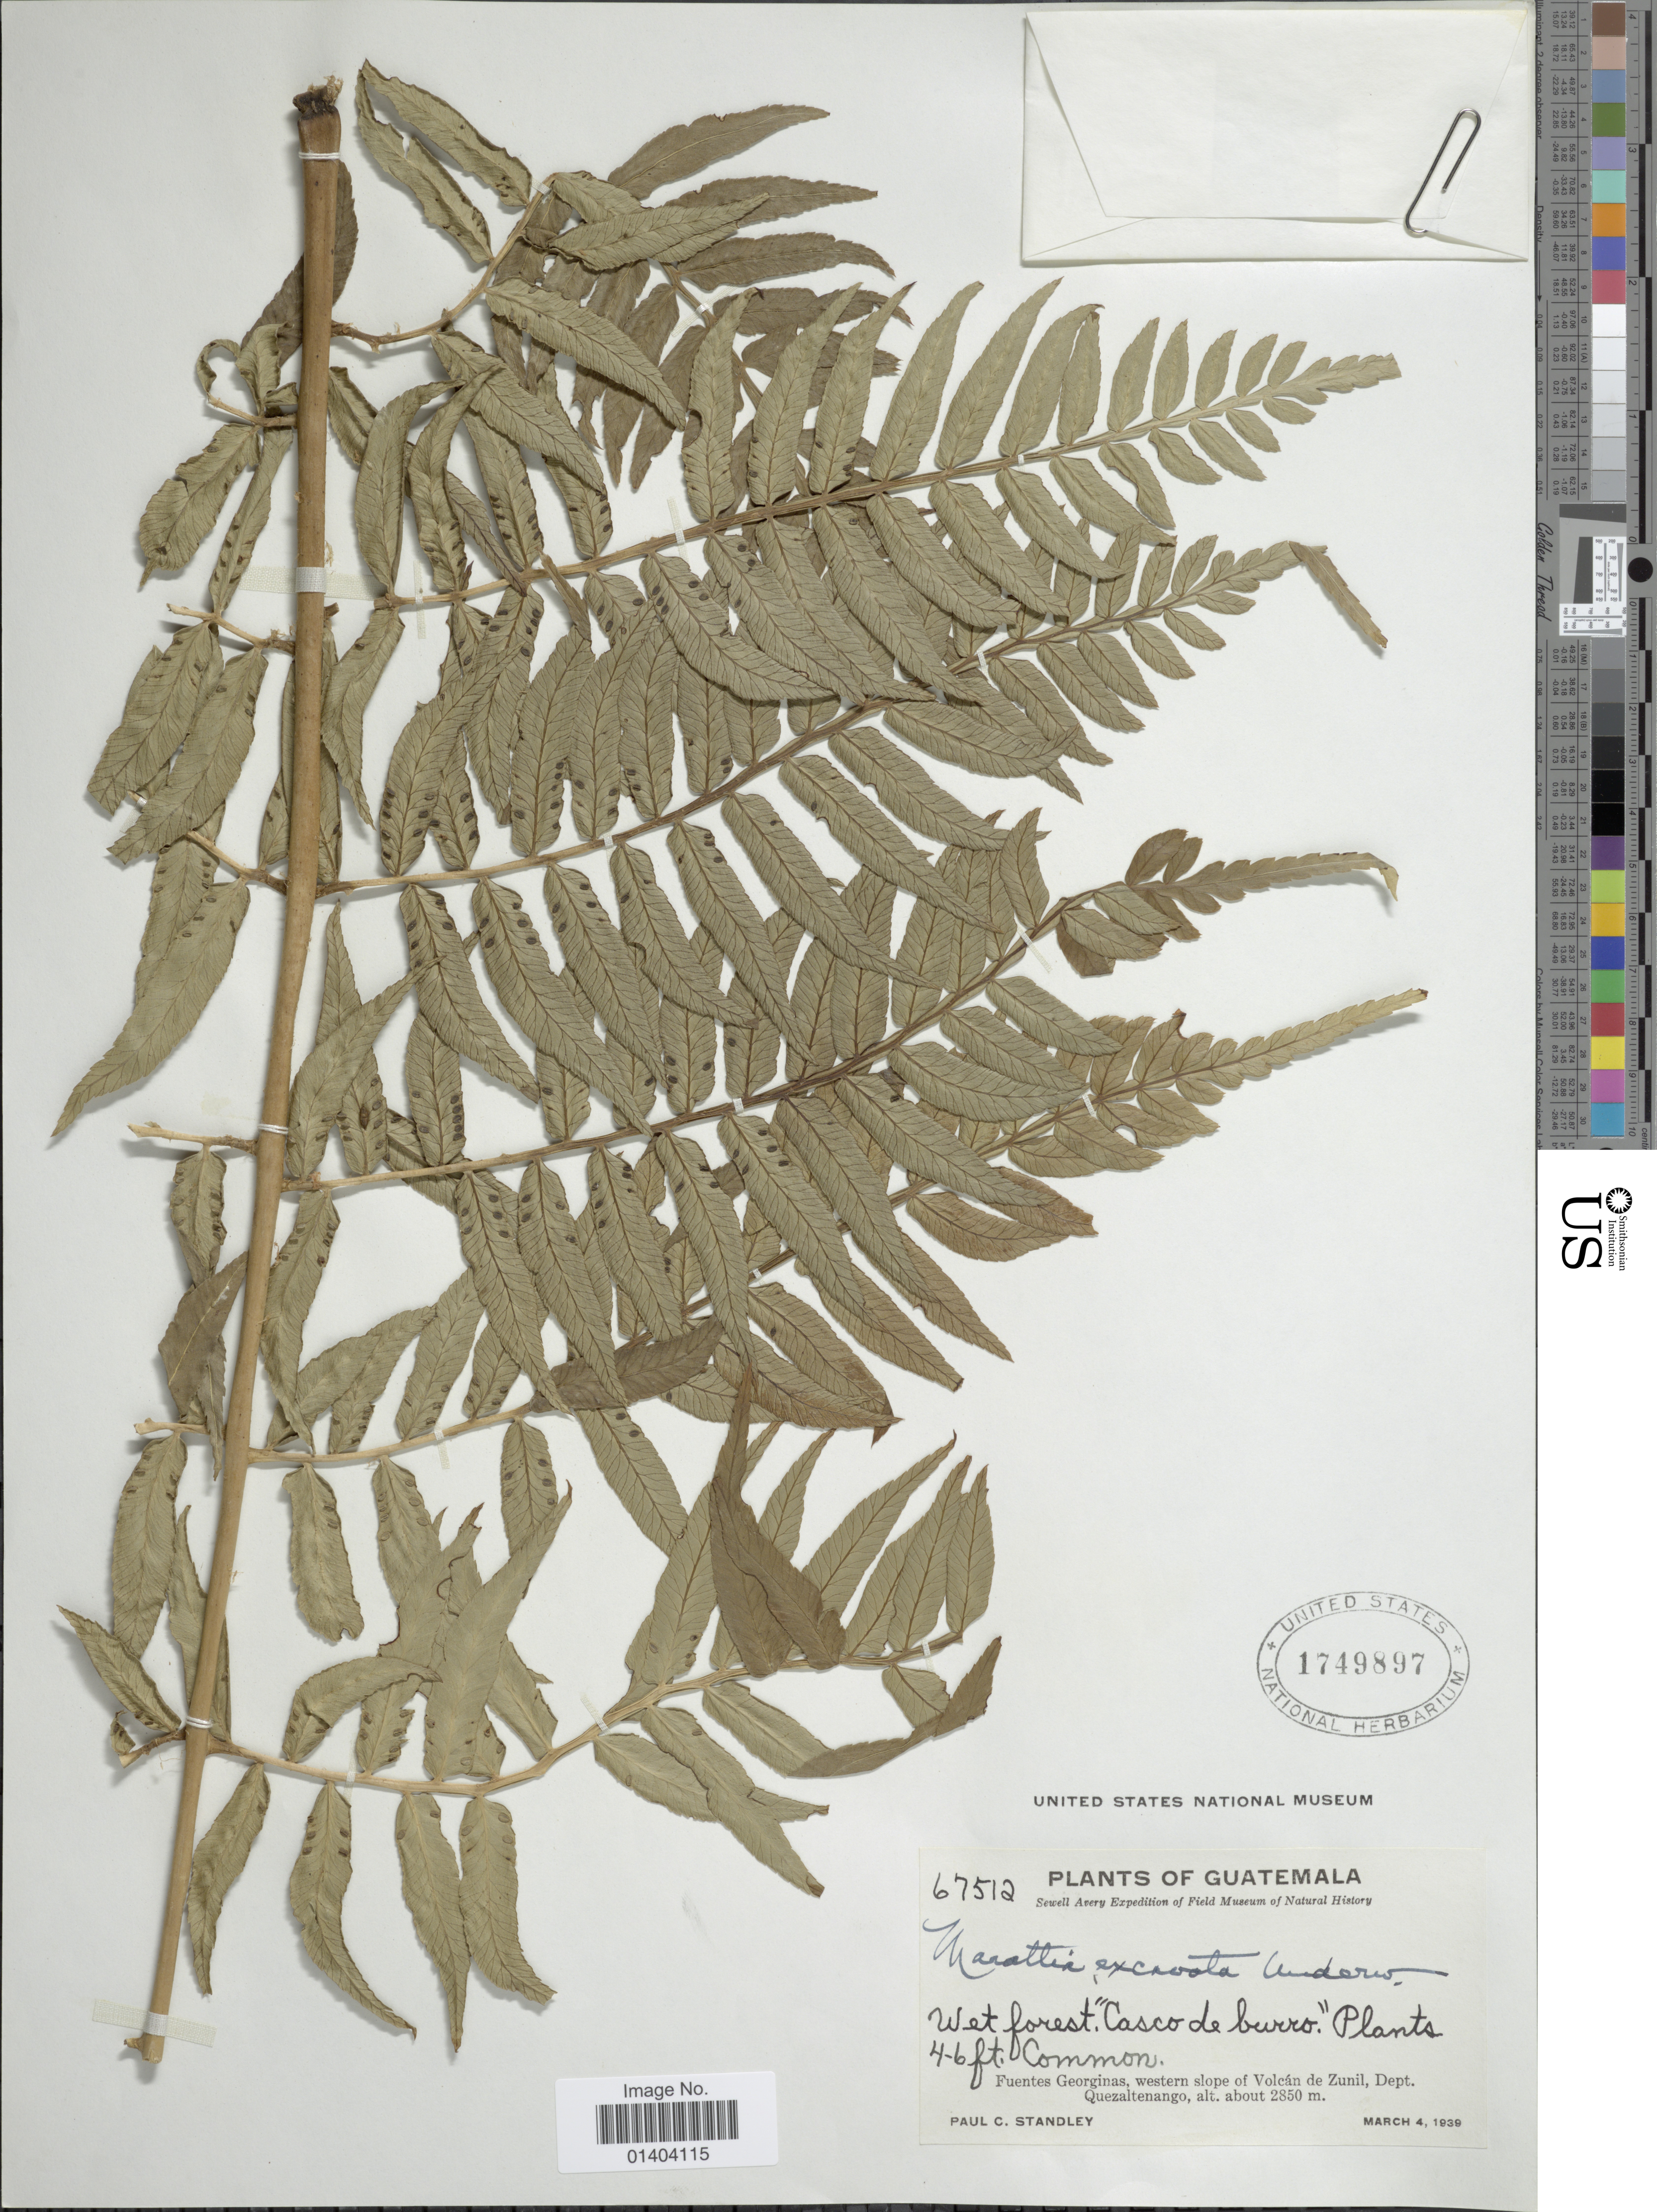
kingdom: Plantae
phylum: Tracheophyta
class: Polypodiopsida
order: Marattiales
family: Marattiaceae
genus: Marattia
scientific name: Marattia interposita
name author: Christ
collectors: P. C. Standley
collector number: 67512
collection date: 1939-03-04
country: Guatemala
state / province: Quetzaltenango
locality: Fuentes Georginas western slope of volcan de Zunil, dept. Quezaltenango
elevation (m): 2850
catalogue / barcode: US 1749897